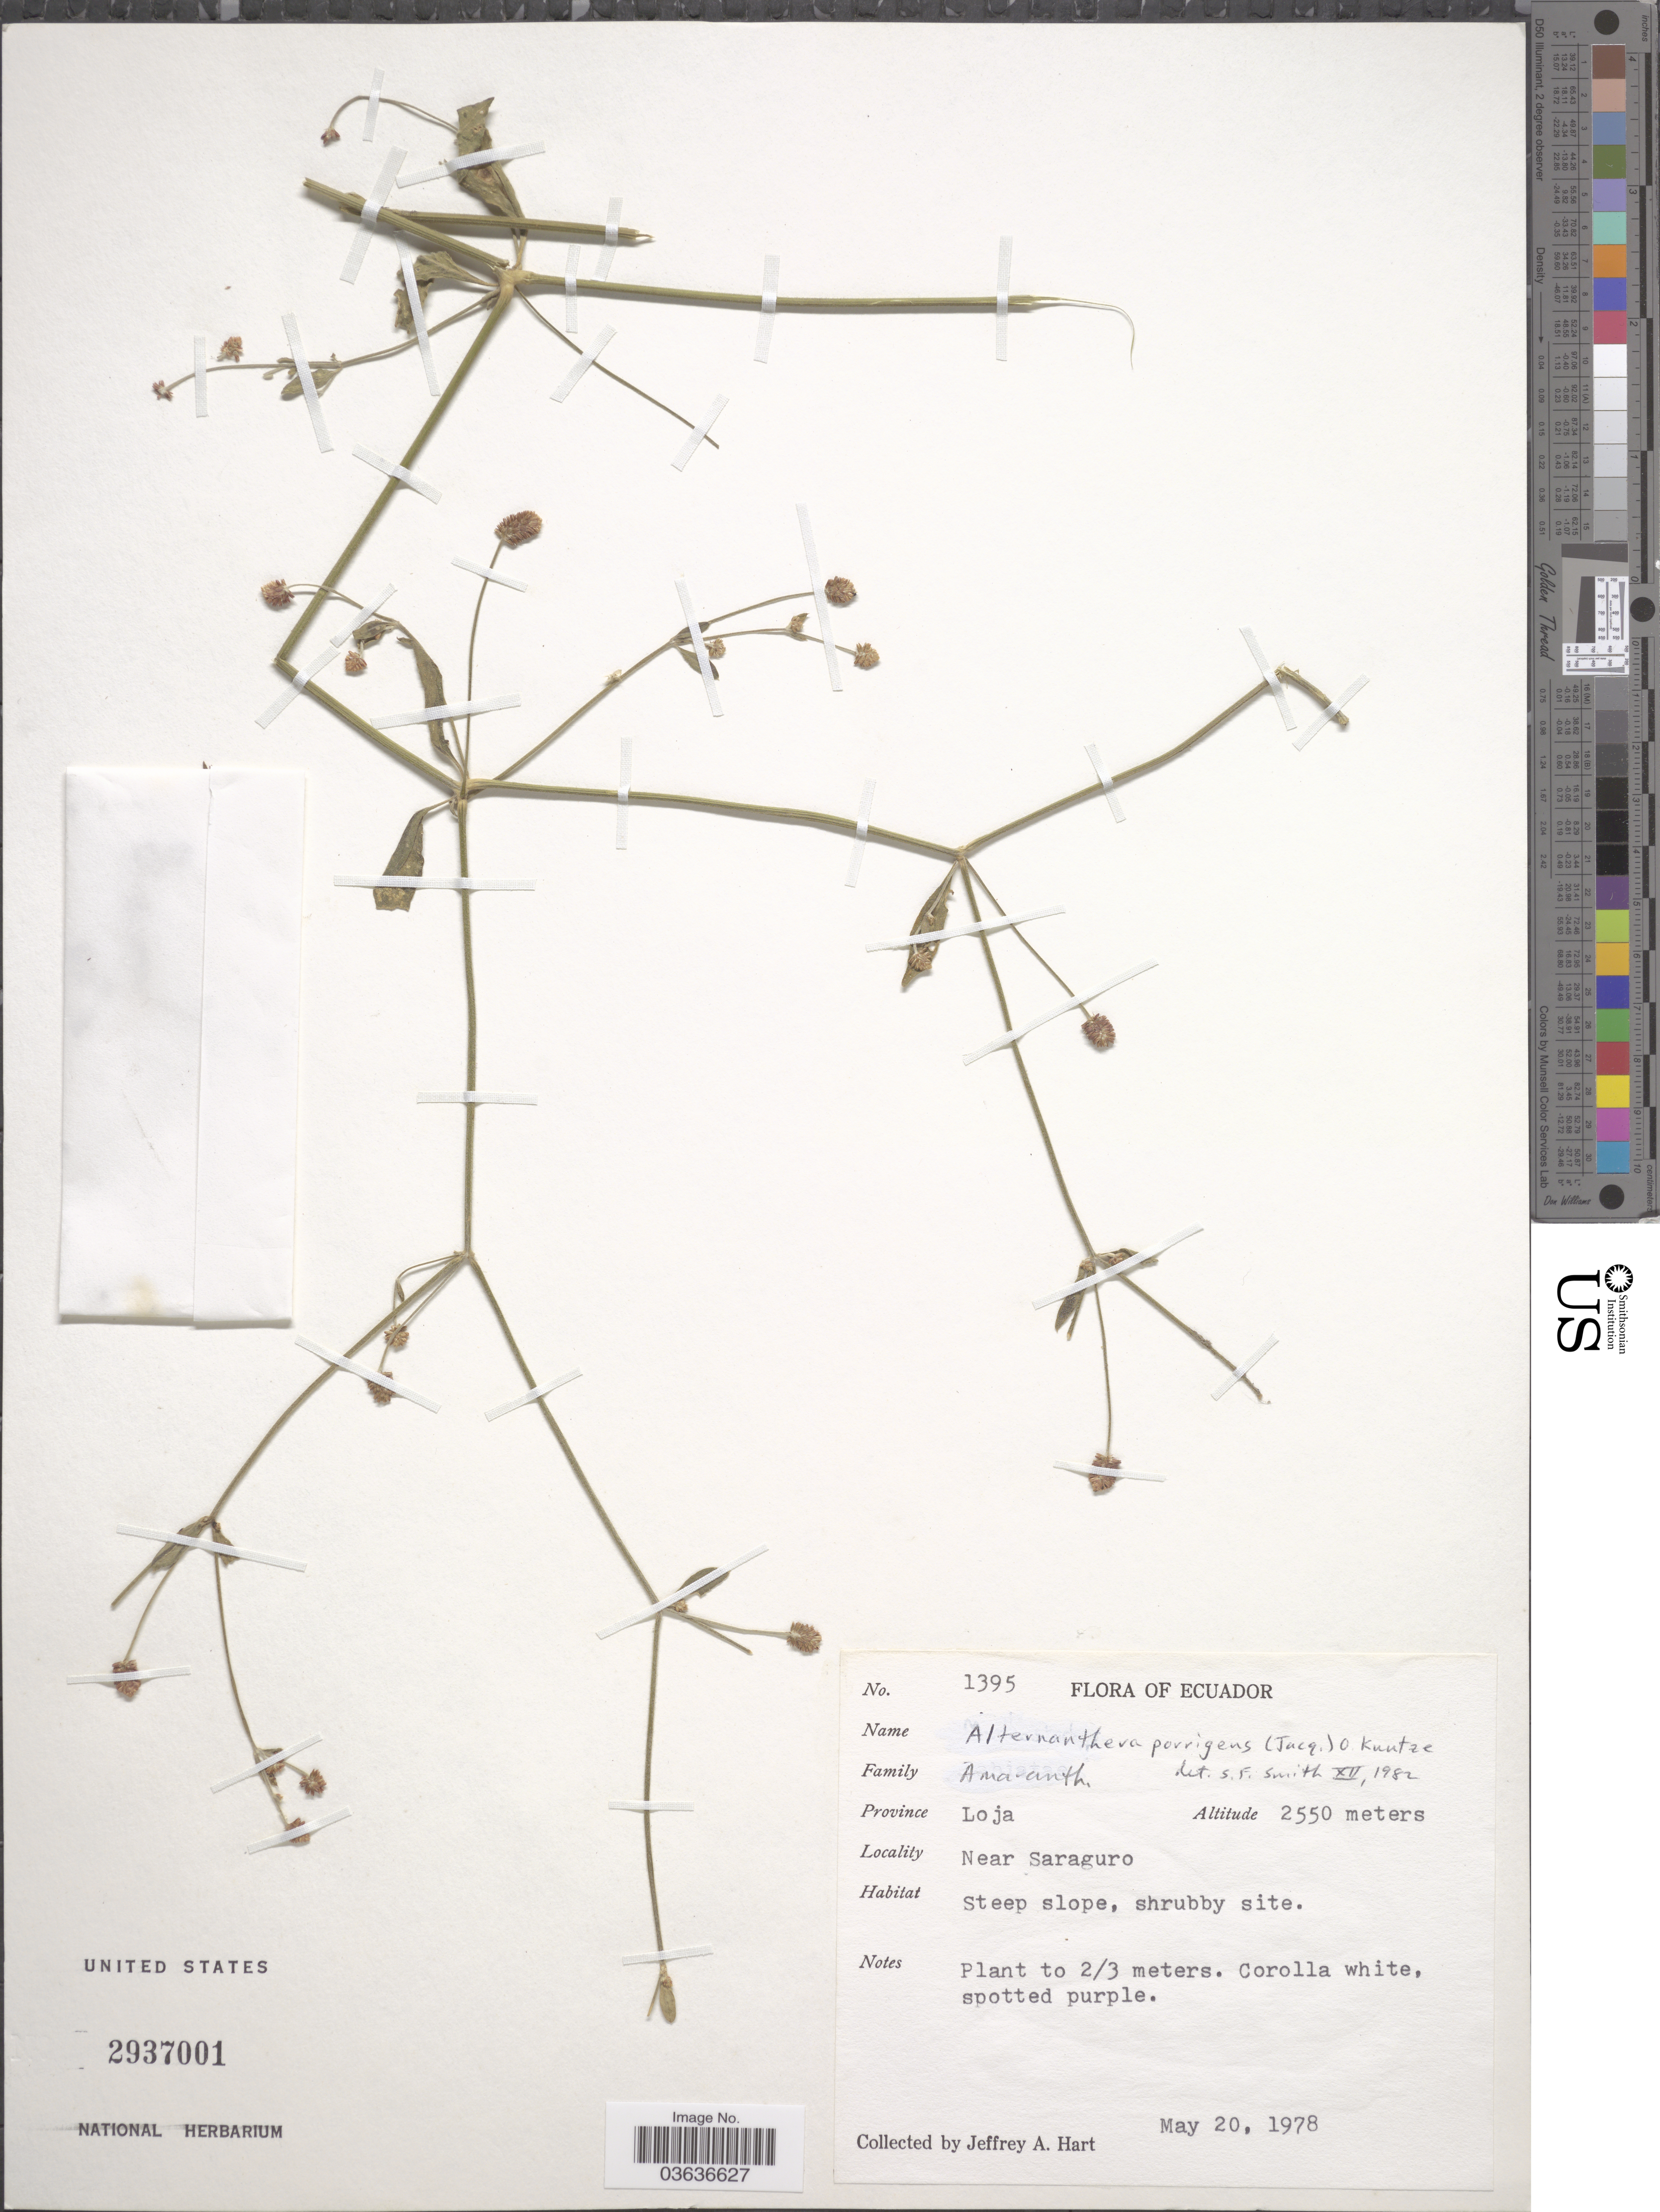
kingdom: Plantae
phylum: Tracheophyta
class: Magnoliopsida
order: Caryophyllales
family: Amaranthaceae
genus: Alternanthera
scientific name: Alternanthera porrigens var. porrigens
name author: (Jacq.) Kuntze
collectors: J. A. Hart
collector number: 1395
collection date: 1978-05-20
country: Ecuador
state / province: Loja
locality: Near Saraguro.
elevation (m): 2550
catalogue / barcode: US 2937001